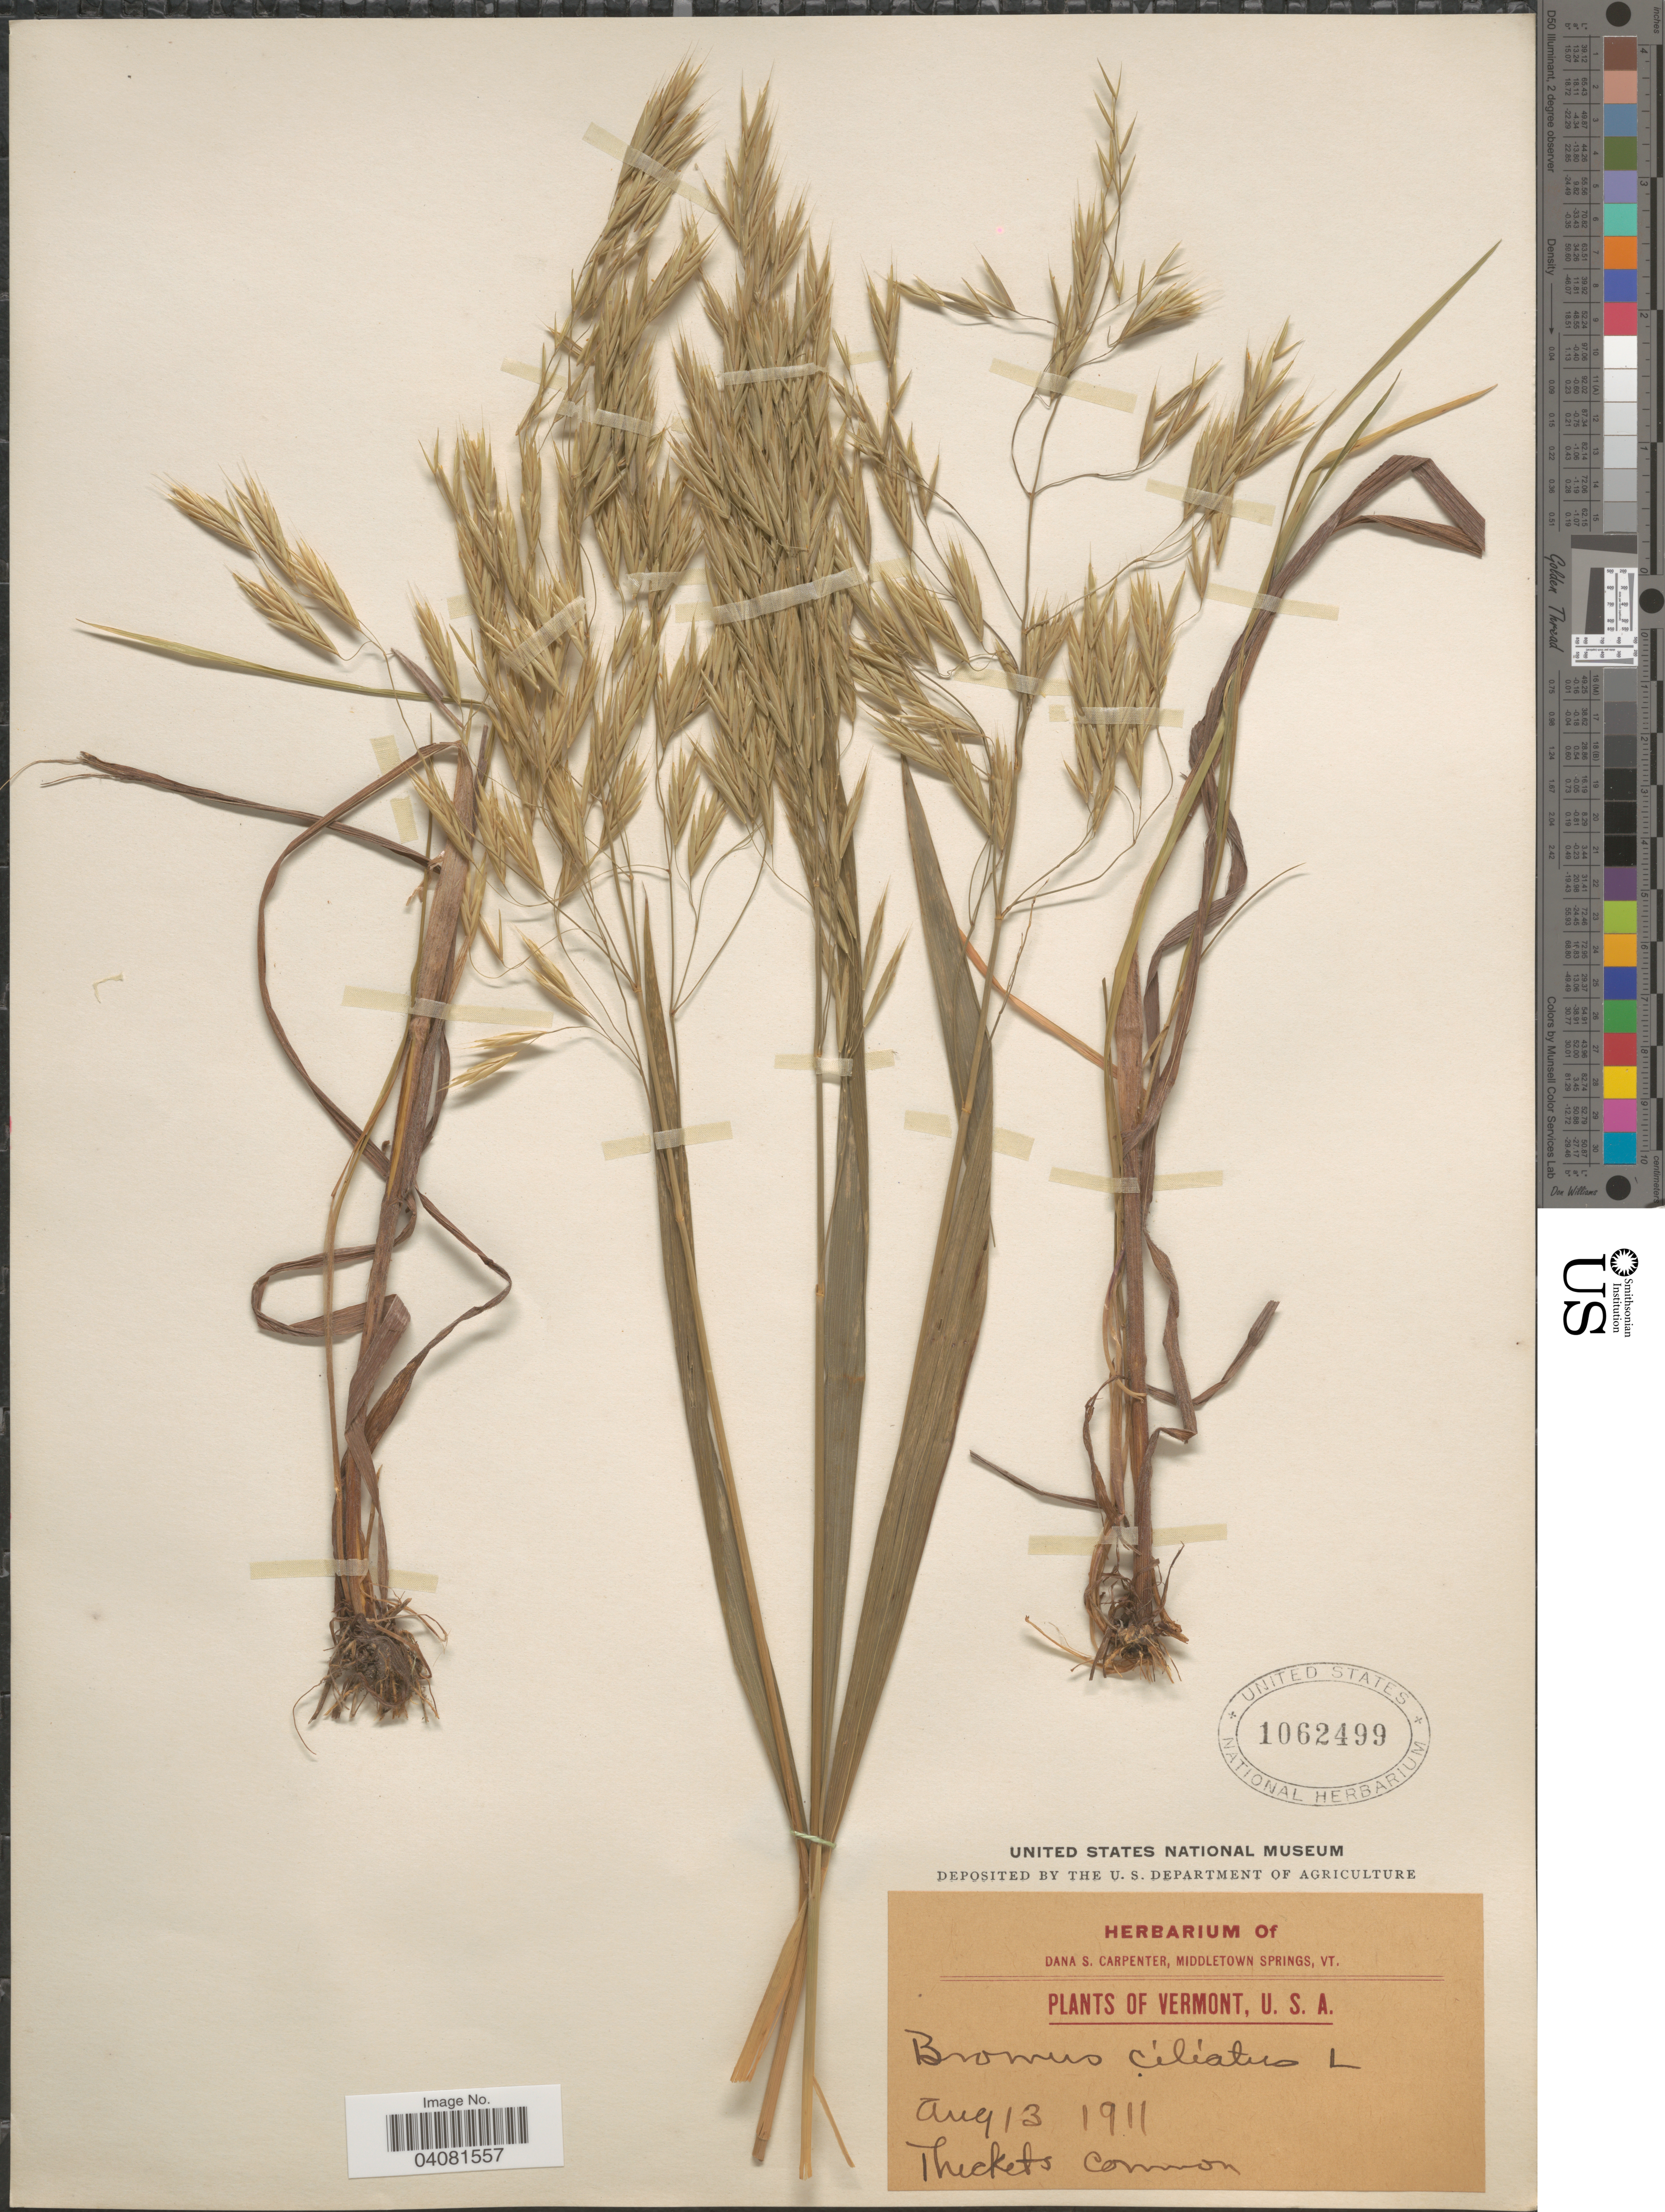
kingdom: Plantae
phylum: Tracheophyta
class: Liliopsida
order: Poales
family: Poaceae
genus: Bromus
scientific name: Bromus ciliatus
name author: L.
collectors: ex herb. Dana S. Carpenter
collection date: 1911-08-13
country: United States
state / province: Vermont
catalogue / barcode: US 1062499